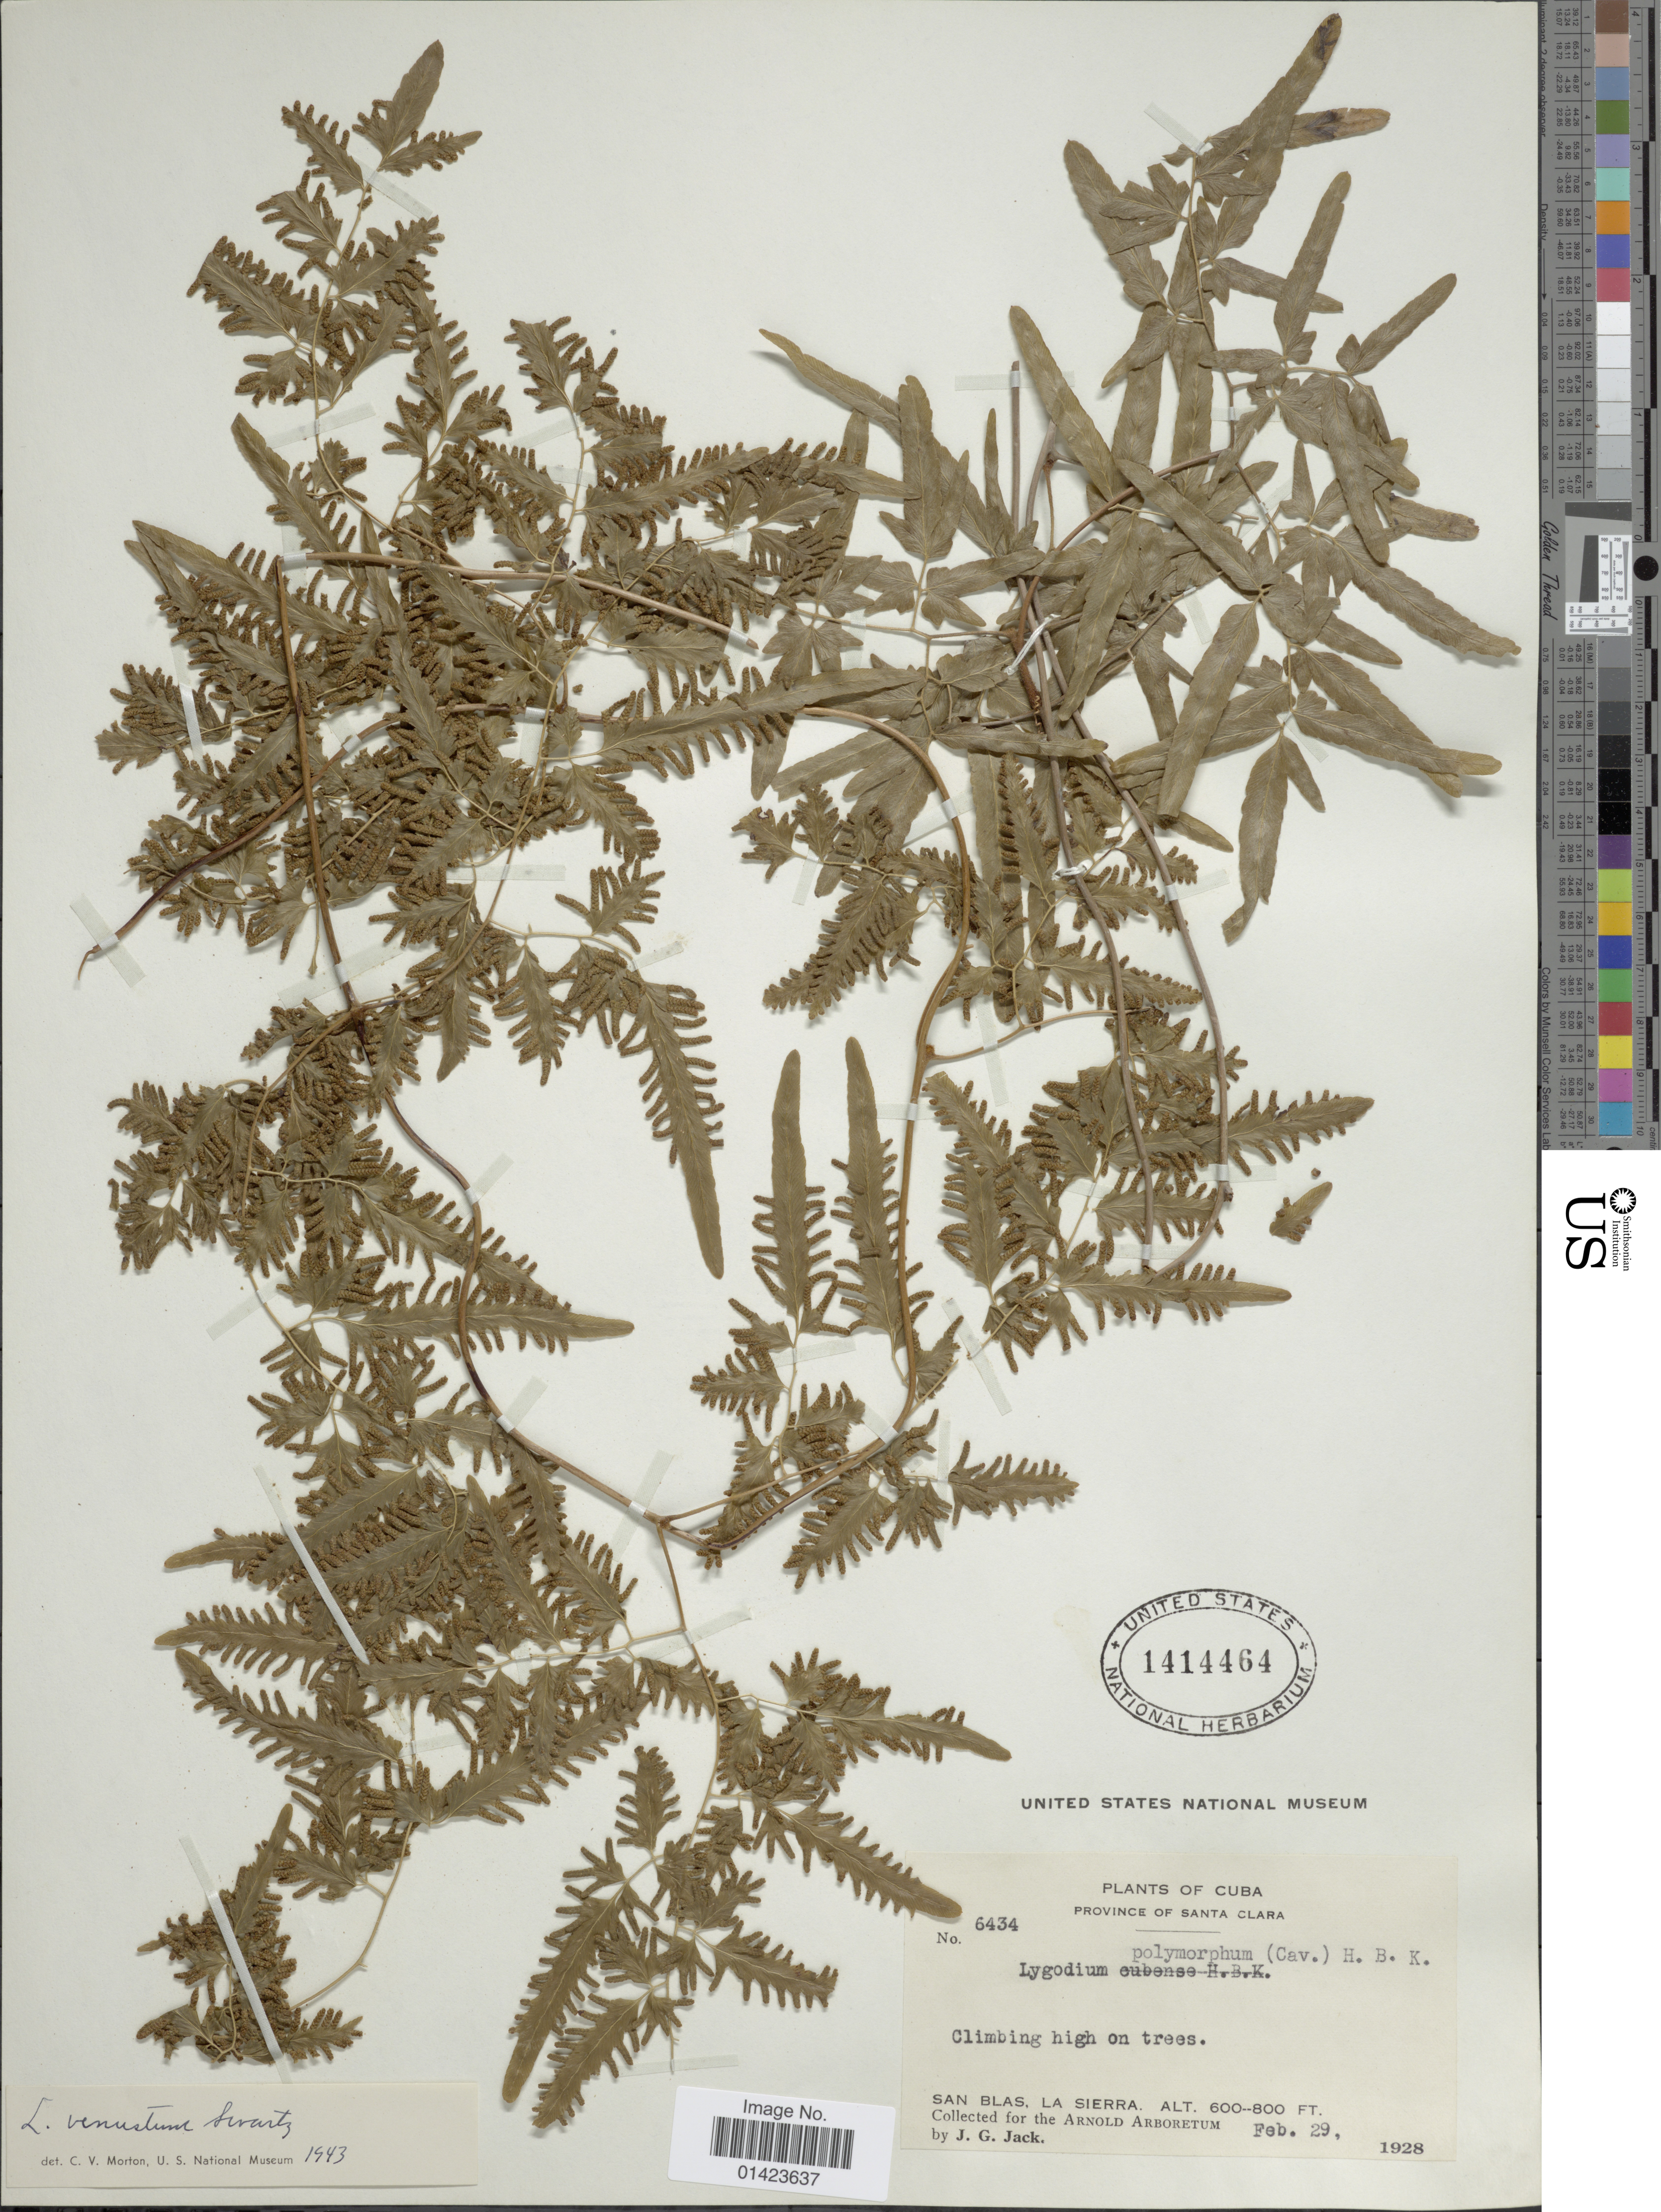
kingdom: Plantae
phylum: Tracheophyta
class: Polypodiopsida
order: Schizaeales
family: Lygodiaceae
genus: Lygodium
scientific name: Lygodium venustum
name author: Sw.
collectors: J. G. Jack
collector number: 6434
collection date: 1928-02-29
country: Panama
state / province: Kuna Yala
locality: Province of Santa Clara, San Vlas, La Sierra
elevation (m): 183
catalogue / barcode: US 1414464